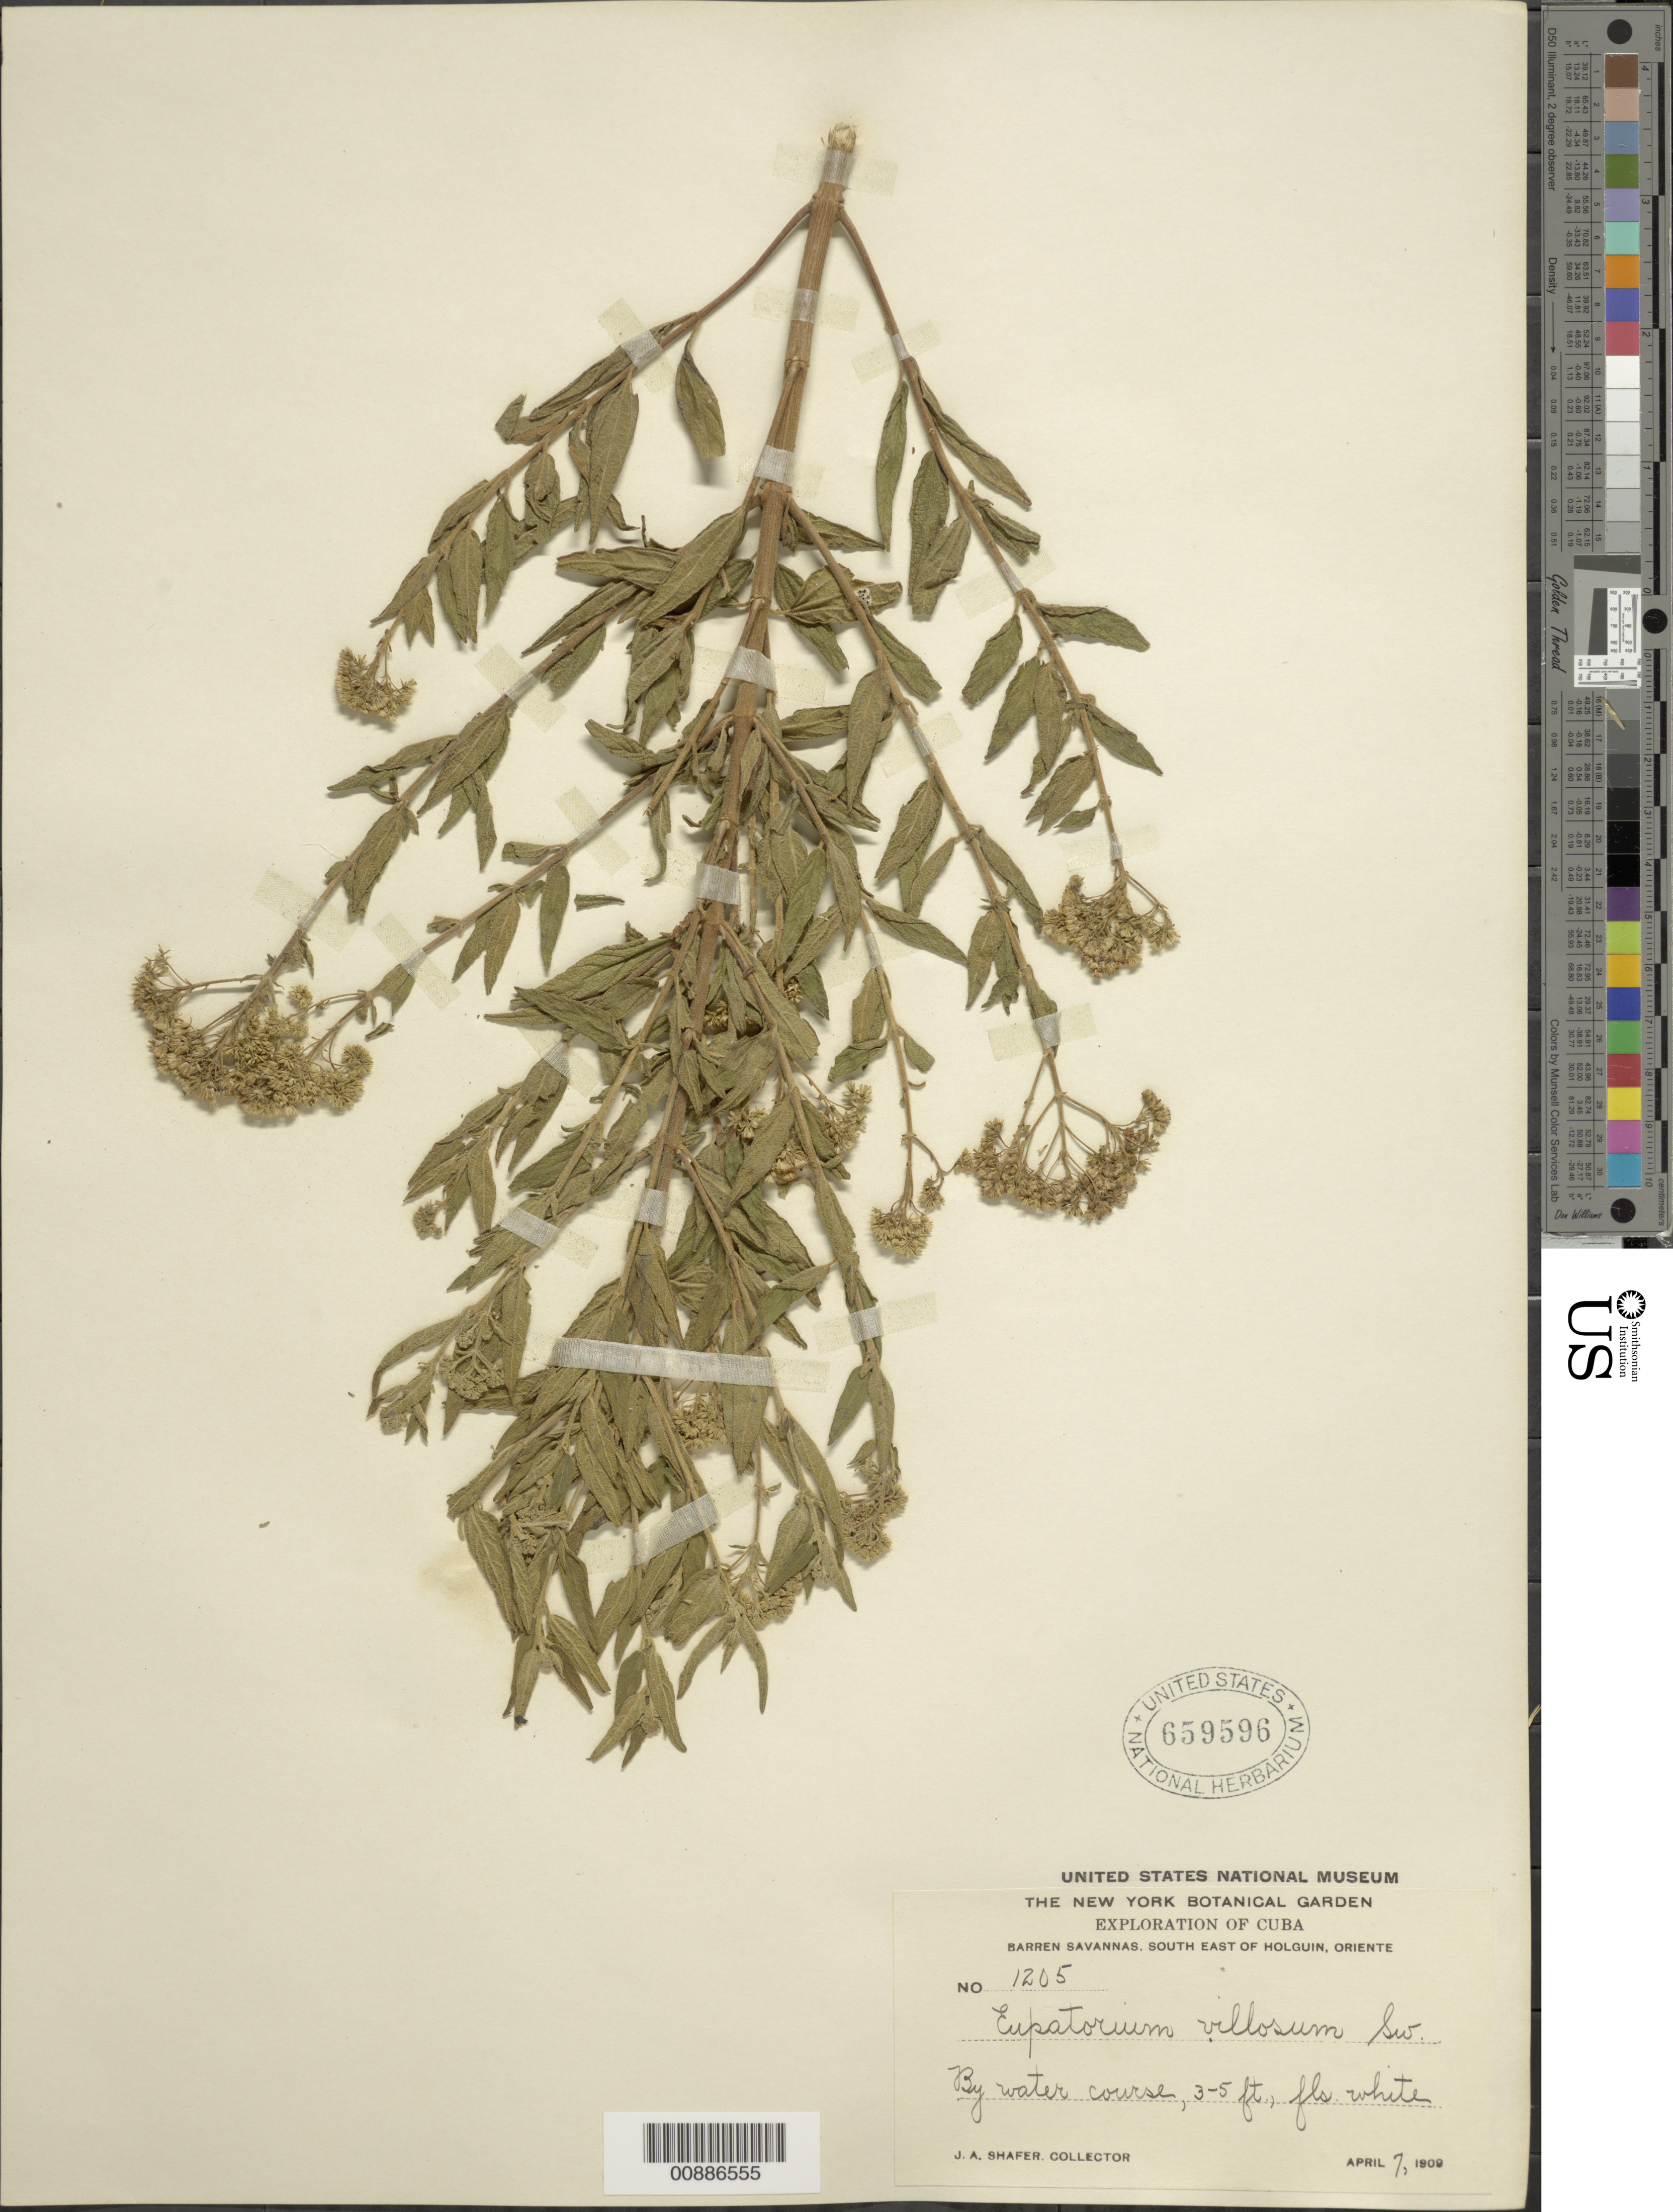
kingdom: Plantae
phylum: Tracheophyta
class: Magnoliopsida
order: Asterales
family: Asteraceae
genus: Koanophyllon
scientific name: Koanophyllon villosum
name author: (Sw.) R.M. King & H. Rob.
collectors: J. A. Shafer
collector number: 1205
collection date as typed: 07 Apr 1909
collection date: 1909-04-07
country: Cuba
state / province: Oriente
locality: Savannas SE of Holguin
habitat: Barren savannas, by water course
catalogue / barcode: US 659596